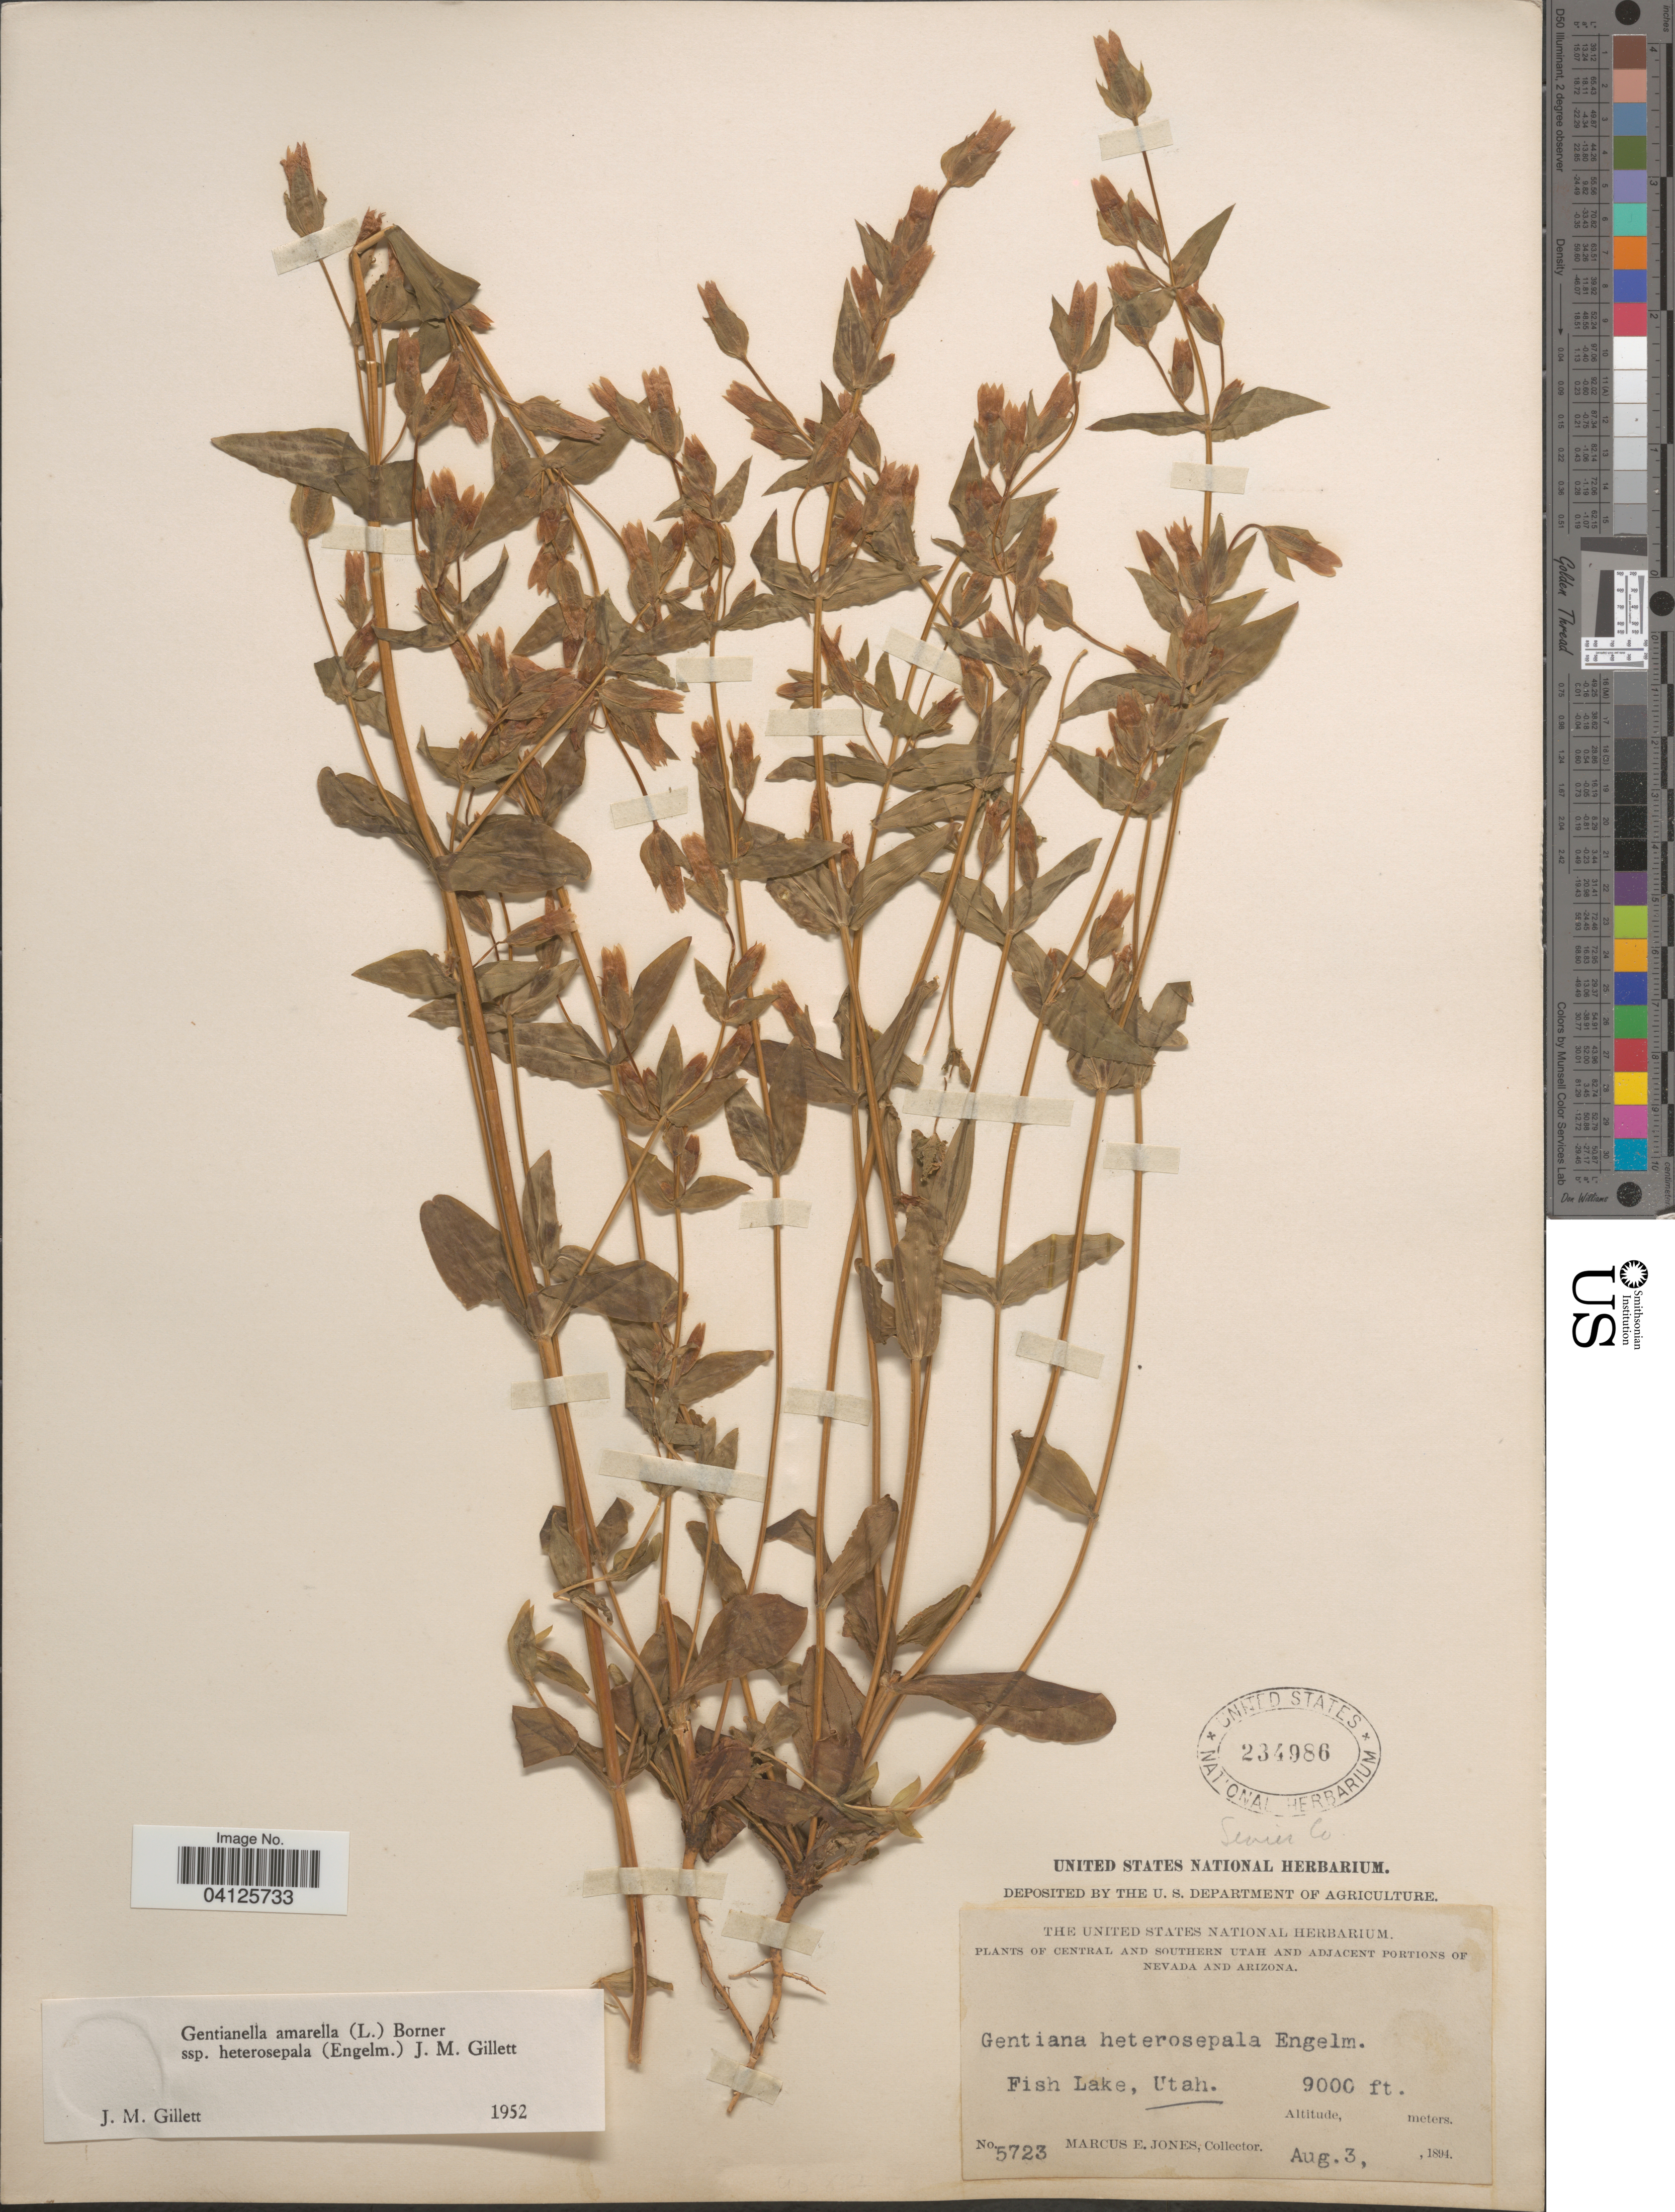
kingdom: Plantae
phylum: Tracheophyta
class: Magnoliopsida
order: Gentianales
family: Gentianaceae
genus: Gentianella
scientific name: Gentianella amarella subsp. heterosepala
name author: (Engelm.) J.M. Gillet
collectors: M. E. Jones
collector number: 5723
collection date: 1894-08-03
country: United States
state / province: Utah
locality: Fish Lake. Central and Southern Utah.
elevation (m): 2743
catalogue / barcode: US 234986